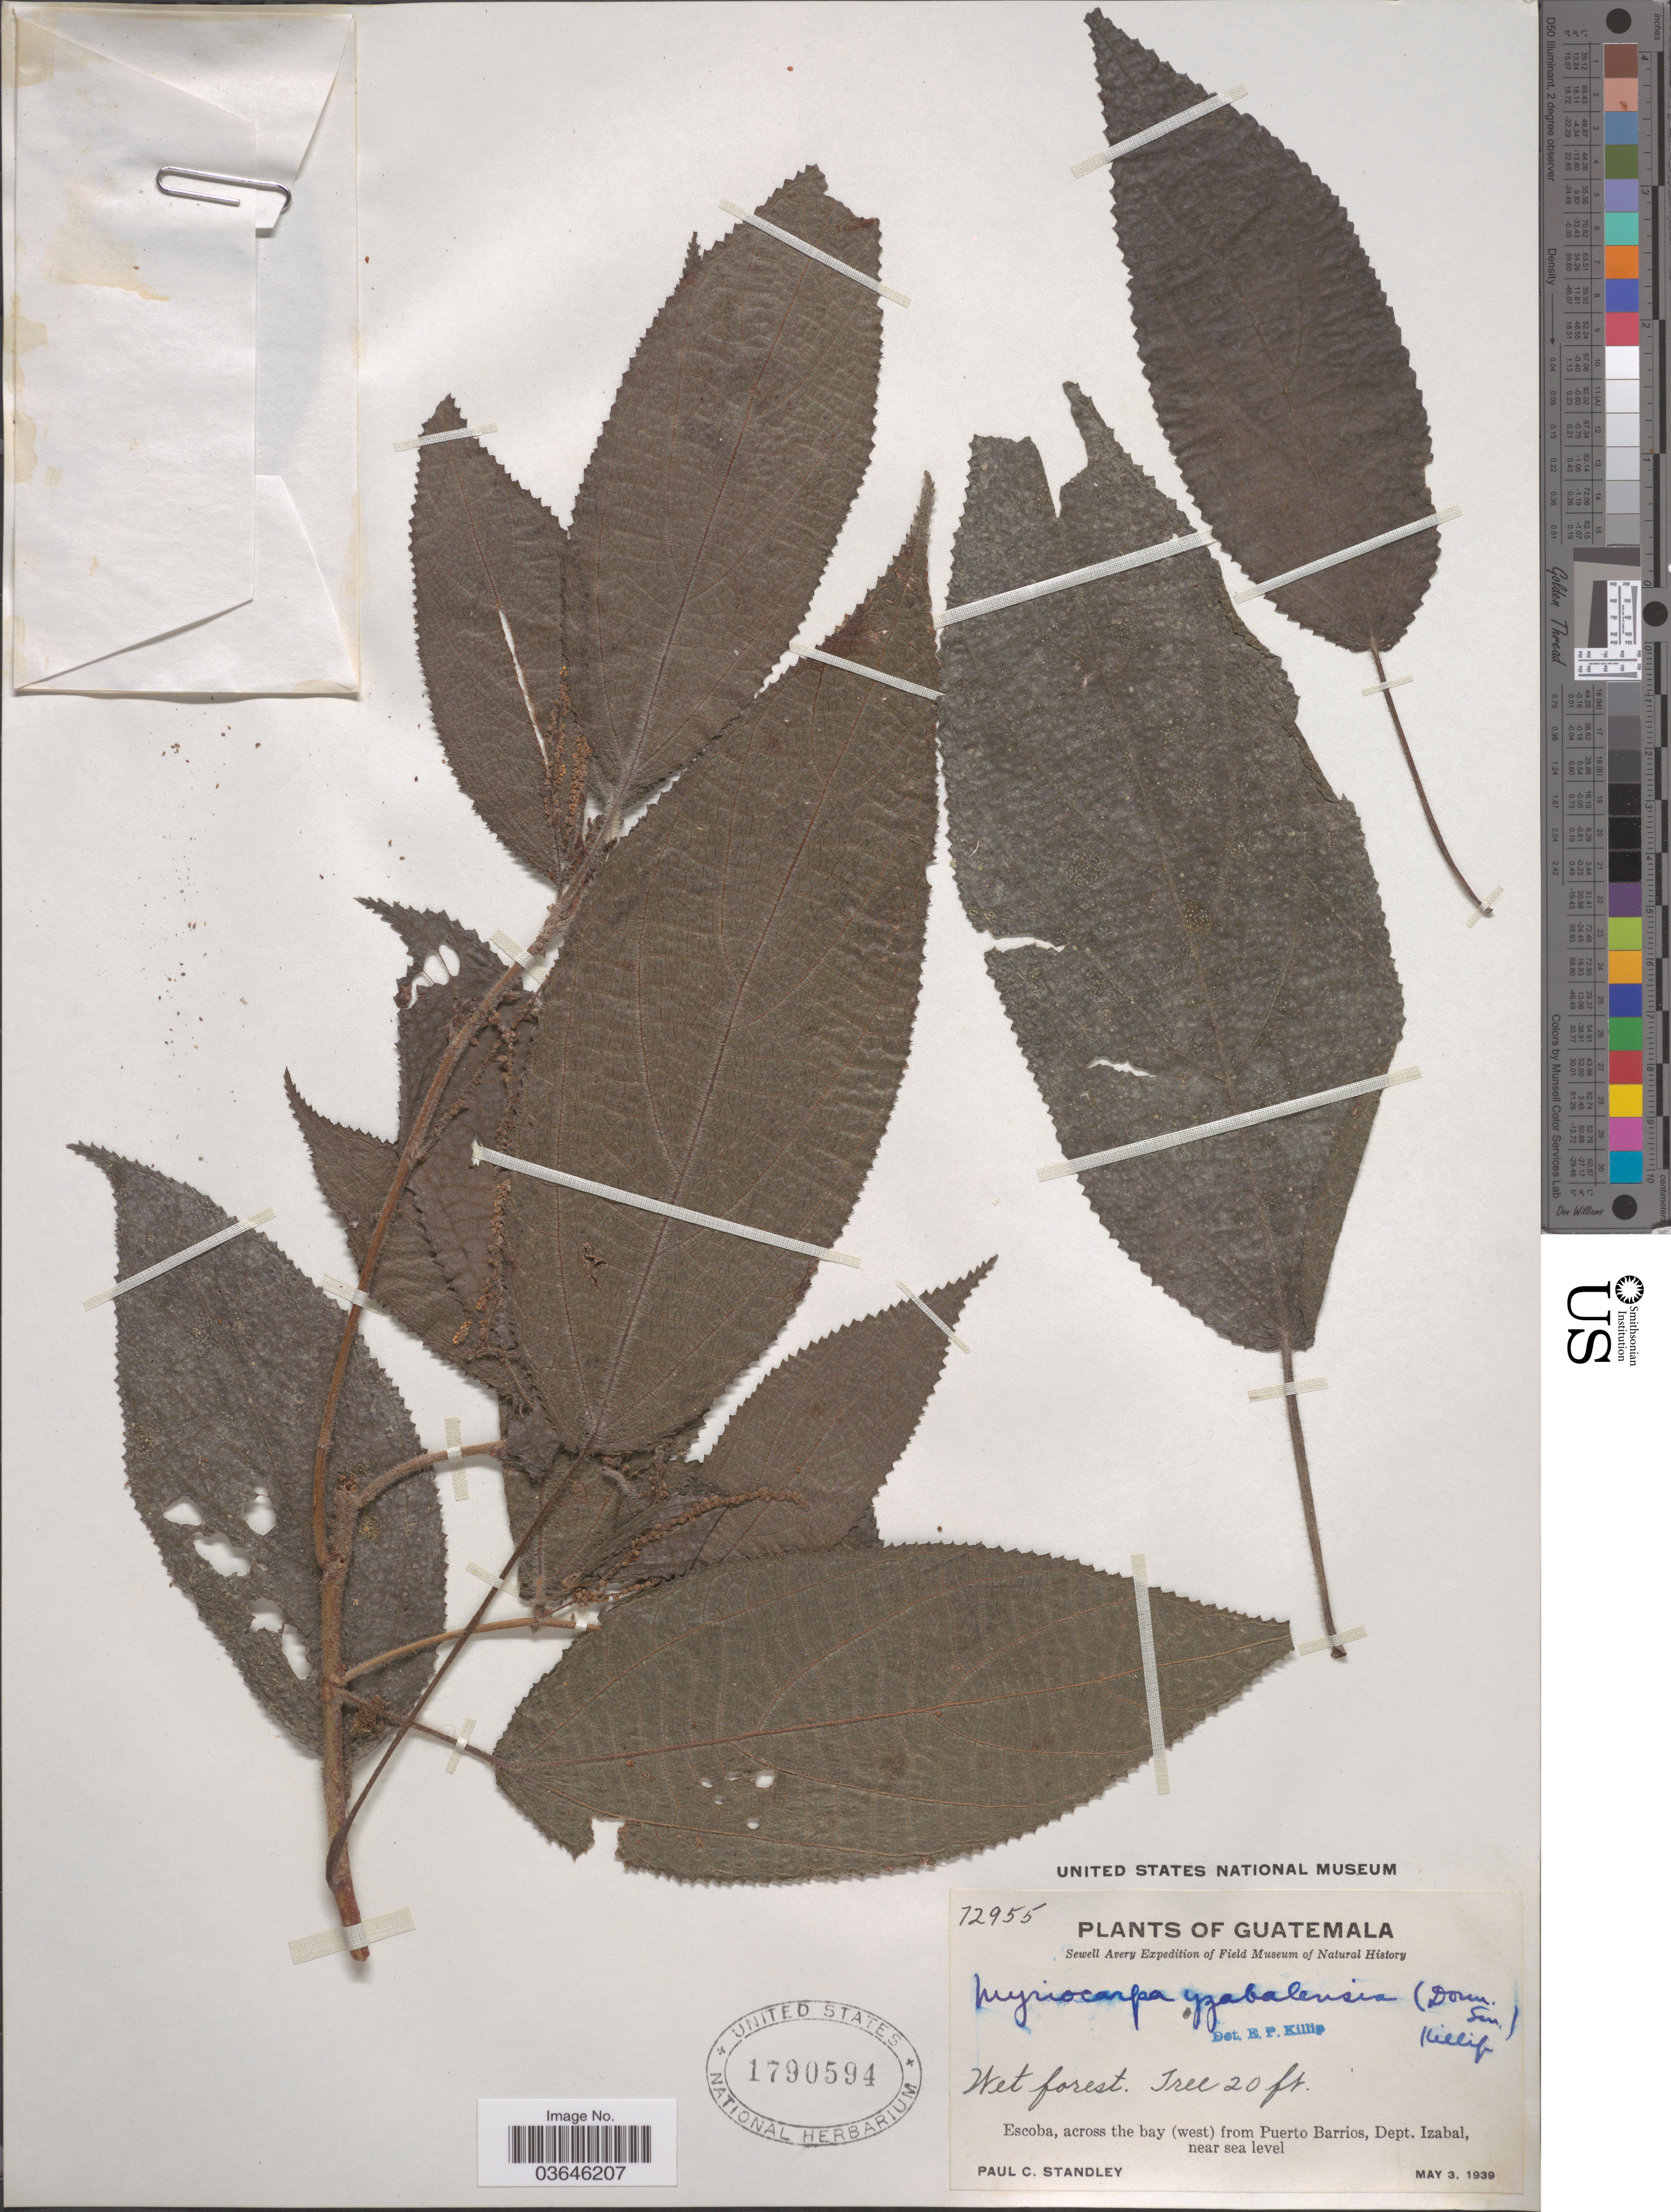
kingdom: Plantae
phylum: Tracheophyta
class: Magnoliopsida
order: Rosales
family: Urticaceae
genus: Myriocarpa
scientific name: Myriocarpa yzabalensis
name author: (Donn. Sm.) Killip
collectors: P. C. Standley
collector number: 72955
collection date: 1939-05-03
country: Guatemala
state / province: Izabal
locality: Escoba, across the bay (west) from Puerto Barrios, Dept. Izabal.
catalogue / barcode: US 1790594